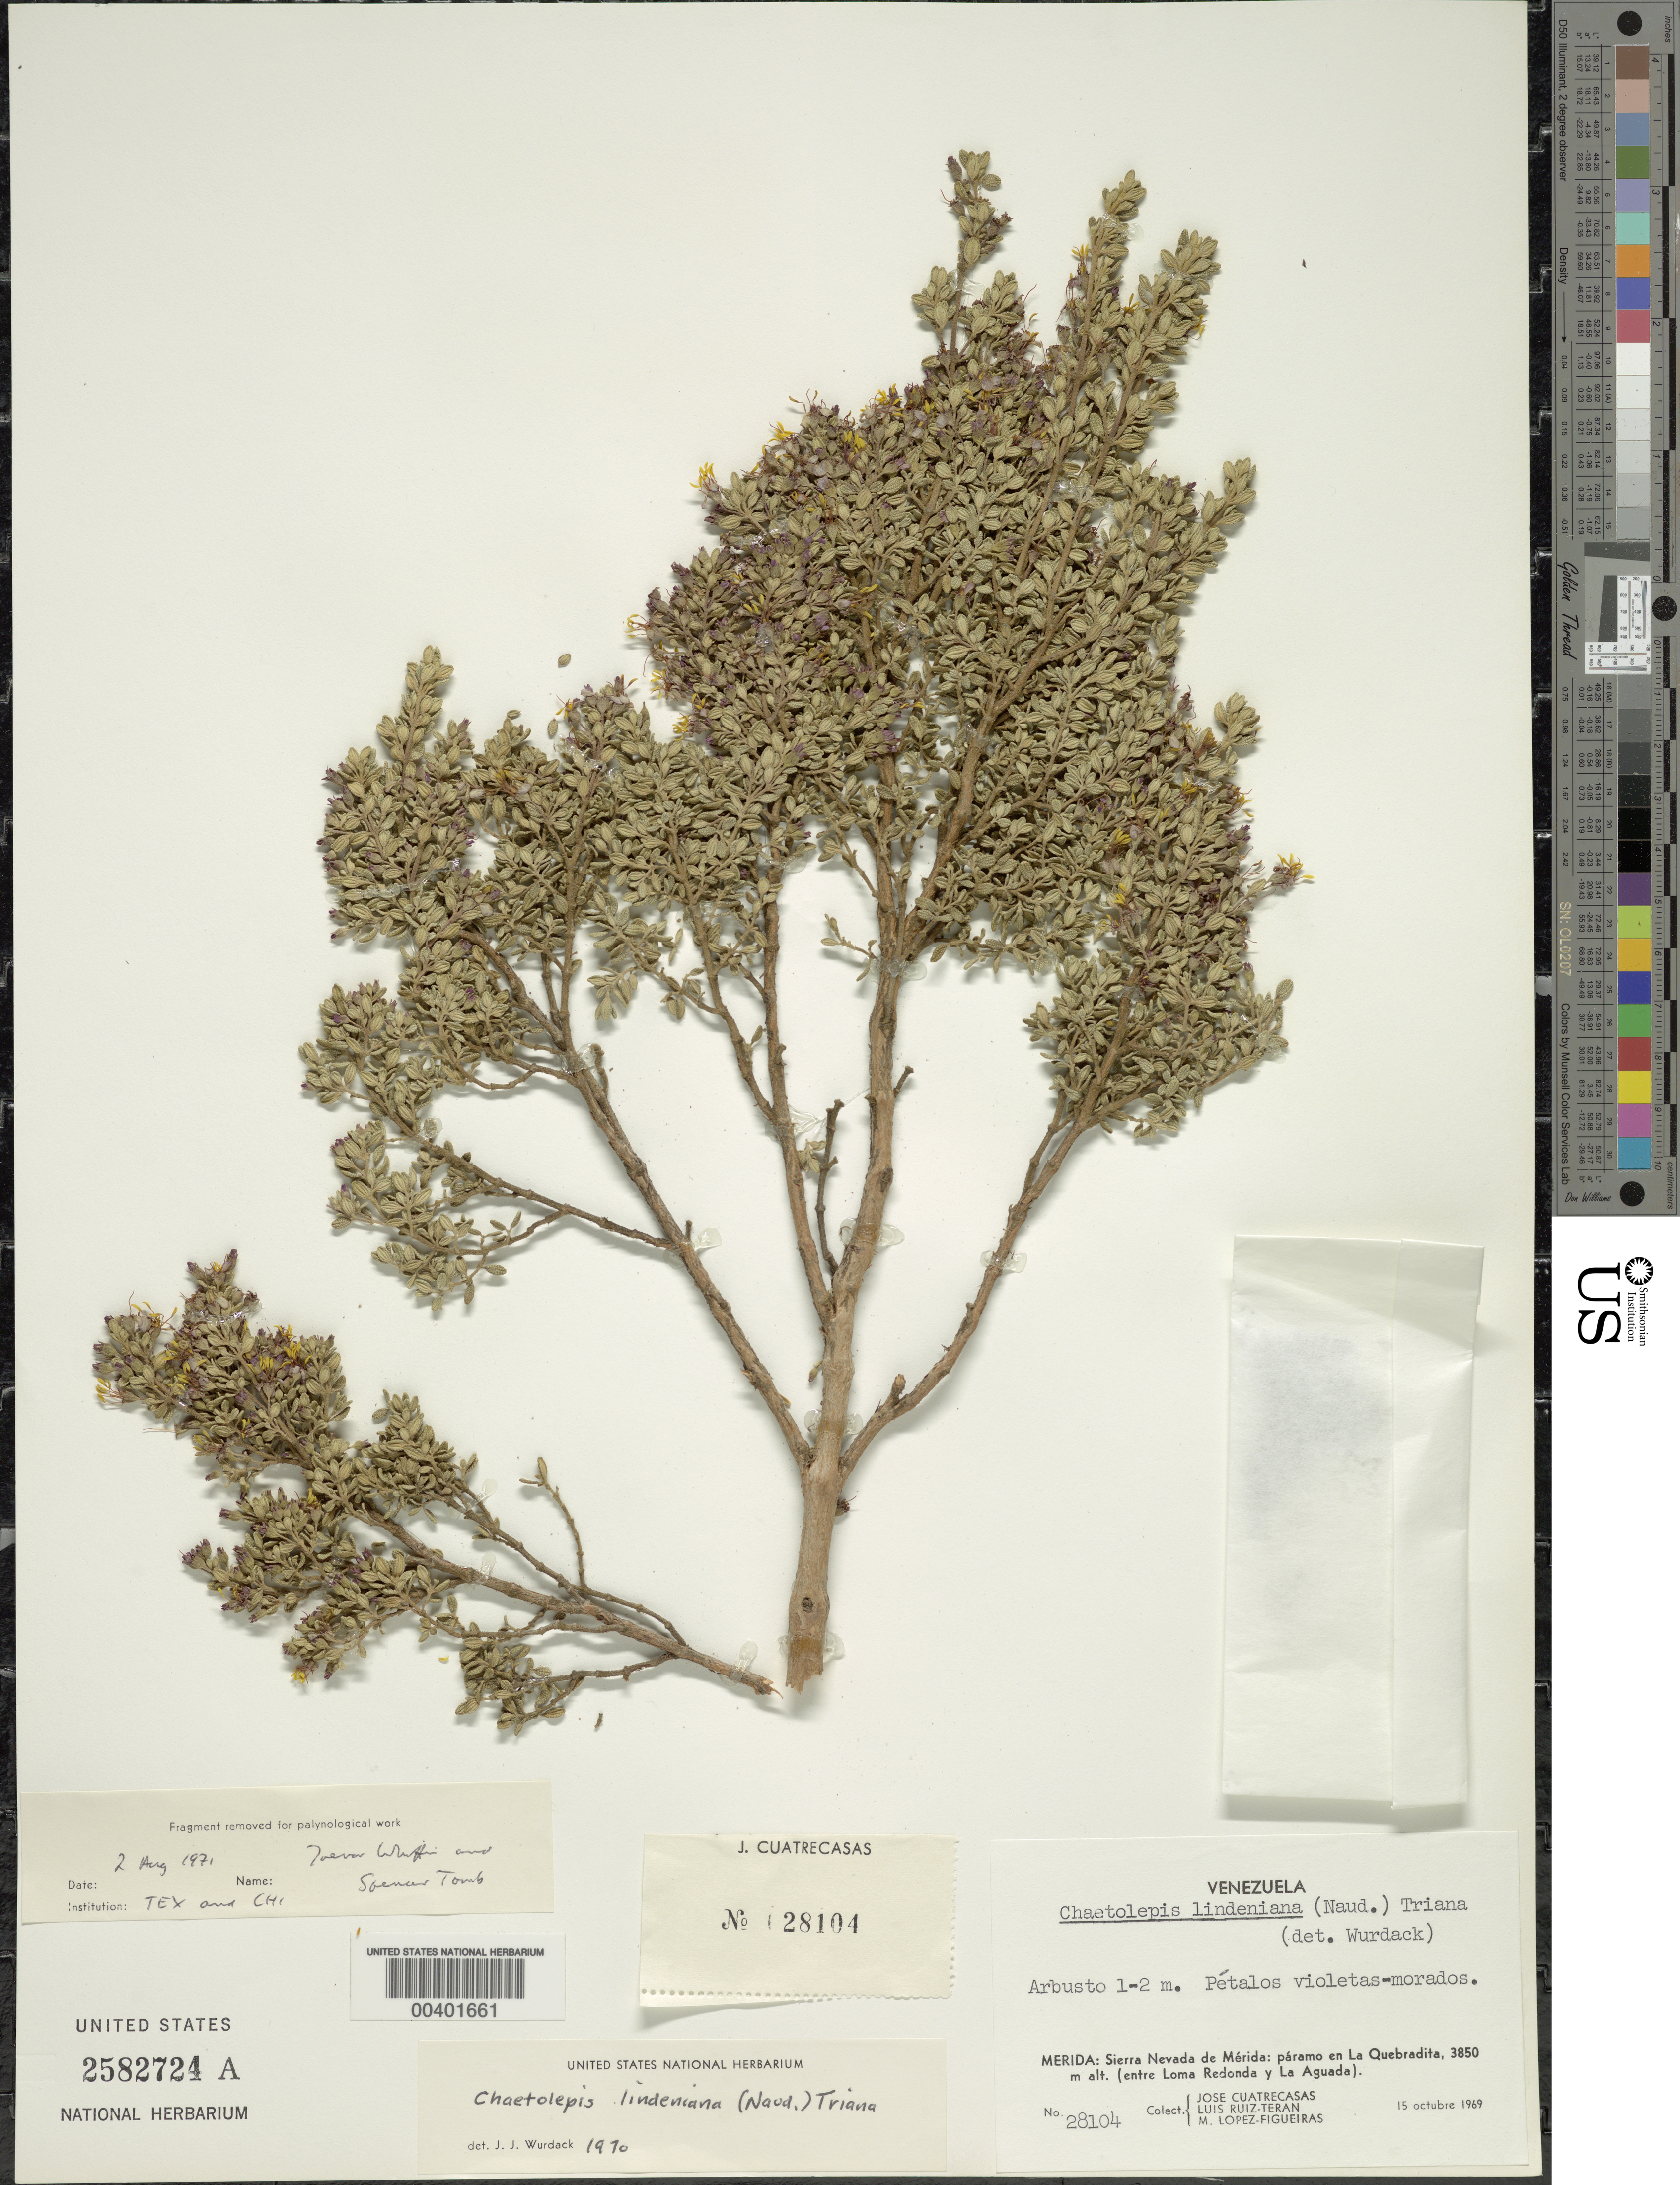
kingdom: Plantae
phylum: Tracheophyta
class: Magnoliopsida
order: Myrtales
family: Melastomataceae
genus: Chaetolepis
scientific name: Chaetolepis lindeniana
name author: (Naudin) Triana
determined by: Wurdack, John J., (US), US (UNITED STATES)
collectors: J. Cuatrecasas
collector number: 28104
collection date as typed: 15 Oct 1969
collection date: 1969-10-15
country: Venezuela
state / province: Mérida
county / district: Libertador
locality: Sierra de Nevada de Merida: Páramo en La Quebradita (entre Loma Redonda y La Aguada). Redonda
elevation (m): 3850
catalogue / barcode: US 2582724A